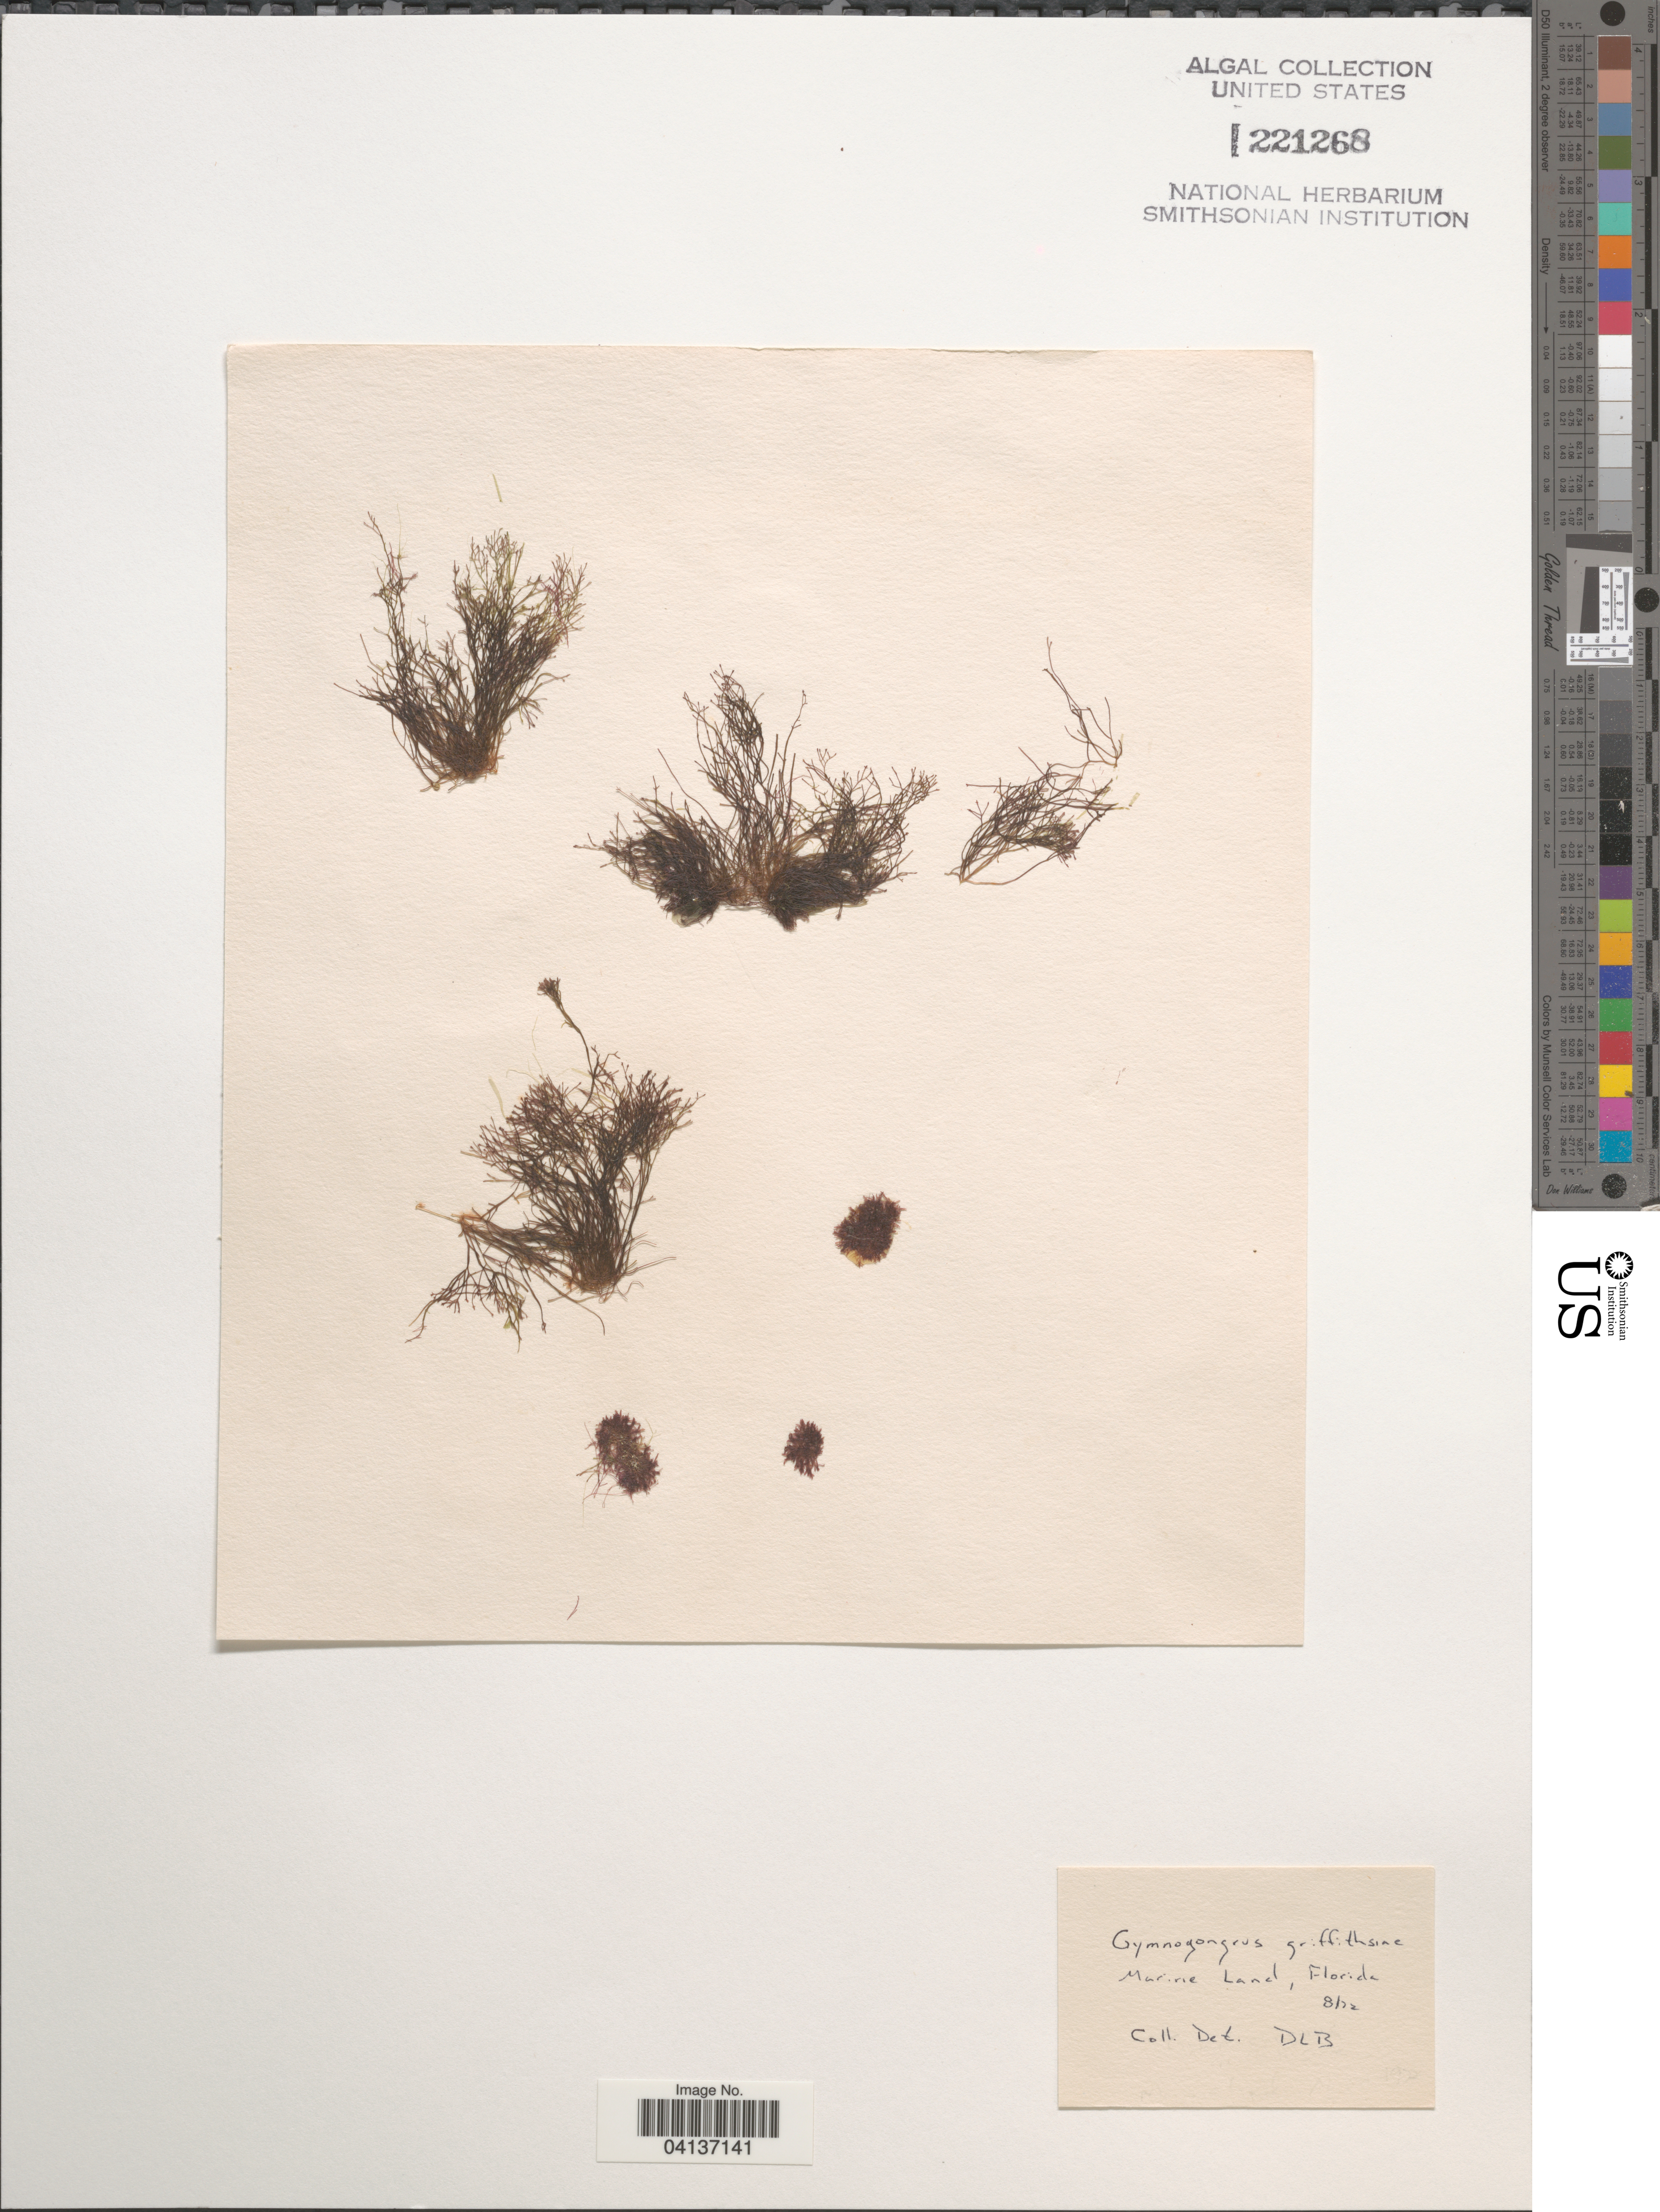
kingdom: Plantae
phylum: Rhodophyta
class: Florideophyceae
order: Gigartinales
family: Phyllophoraceae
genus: Gymnogongrus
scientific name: Gymnogongrus griffithsiae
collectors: D. L. B.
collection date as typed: Transcribed d/m/y: /8/72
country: United States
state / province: Florida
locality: Marine Land.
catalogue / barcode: US 221268